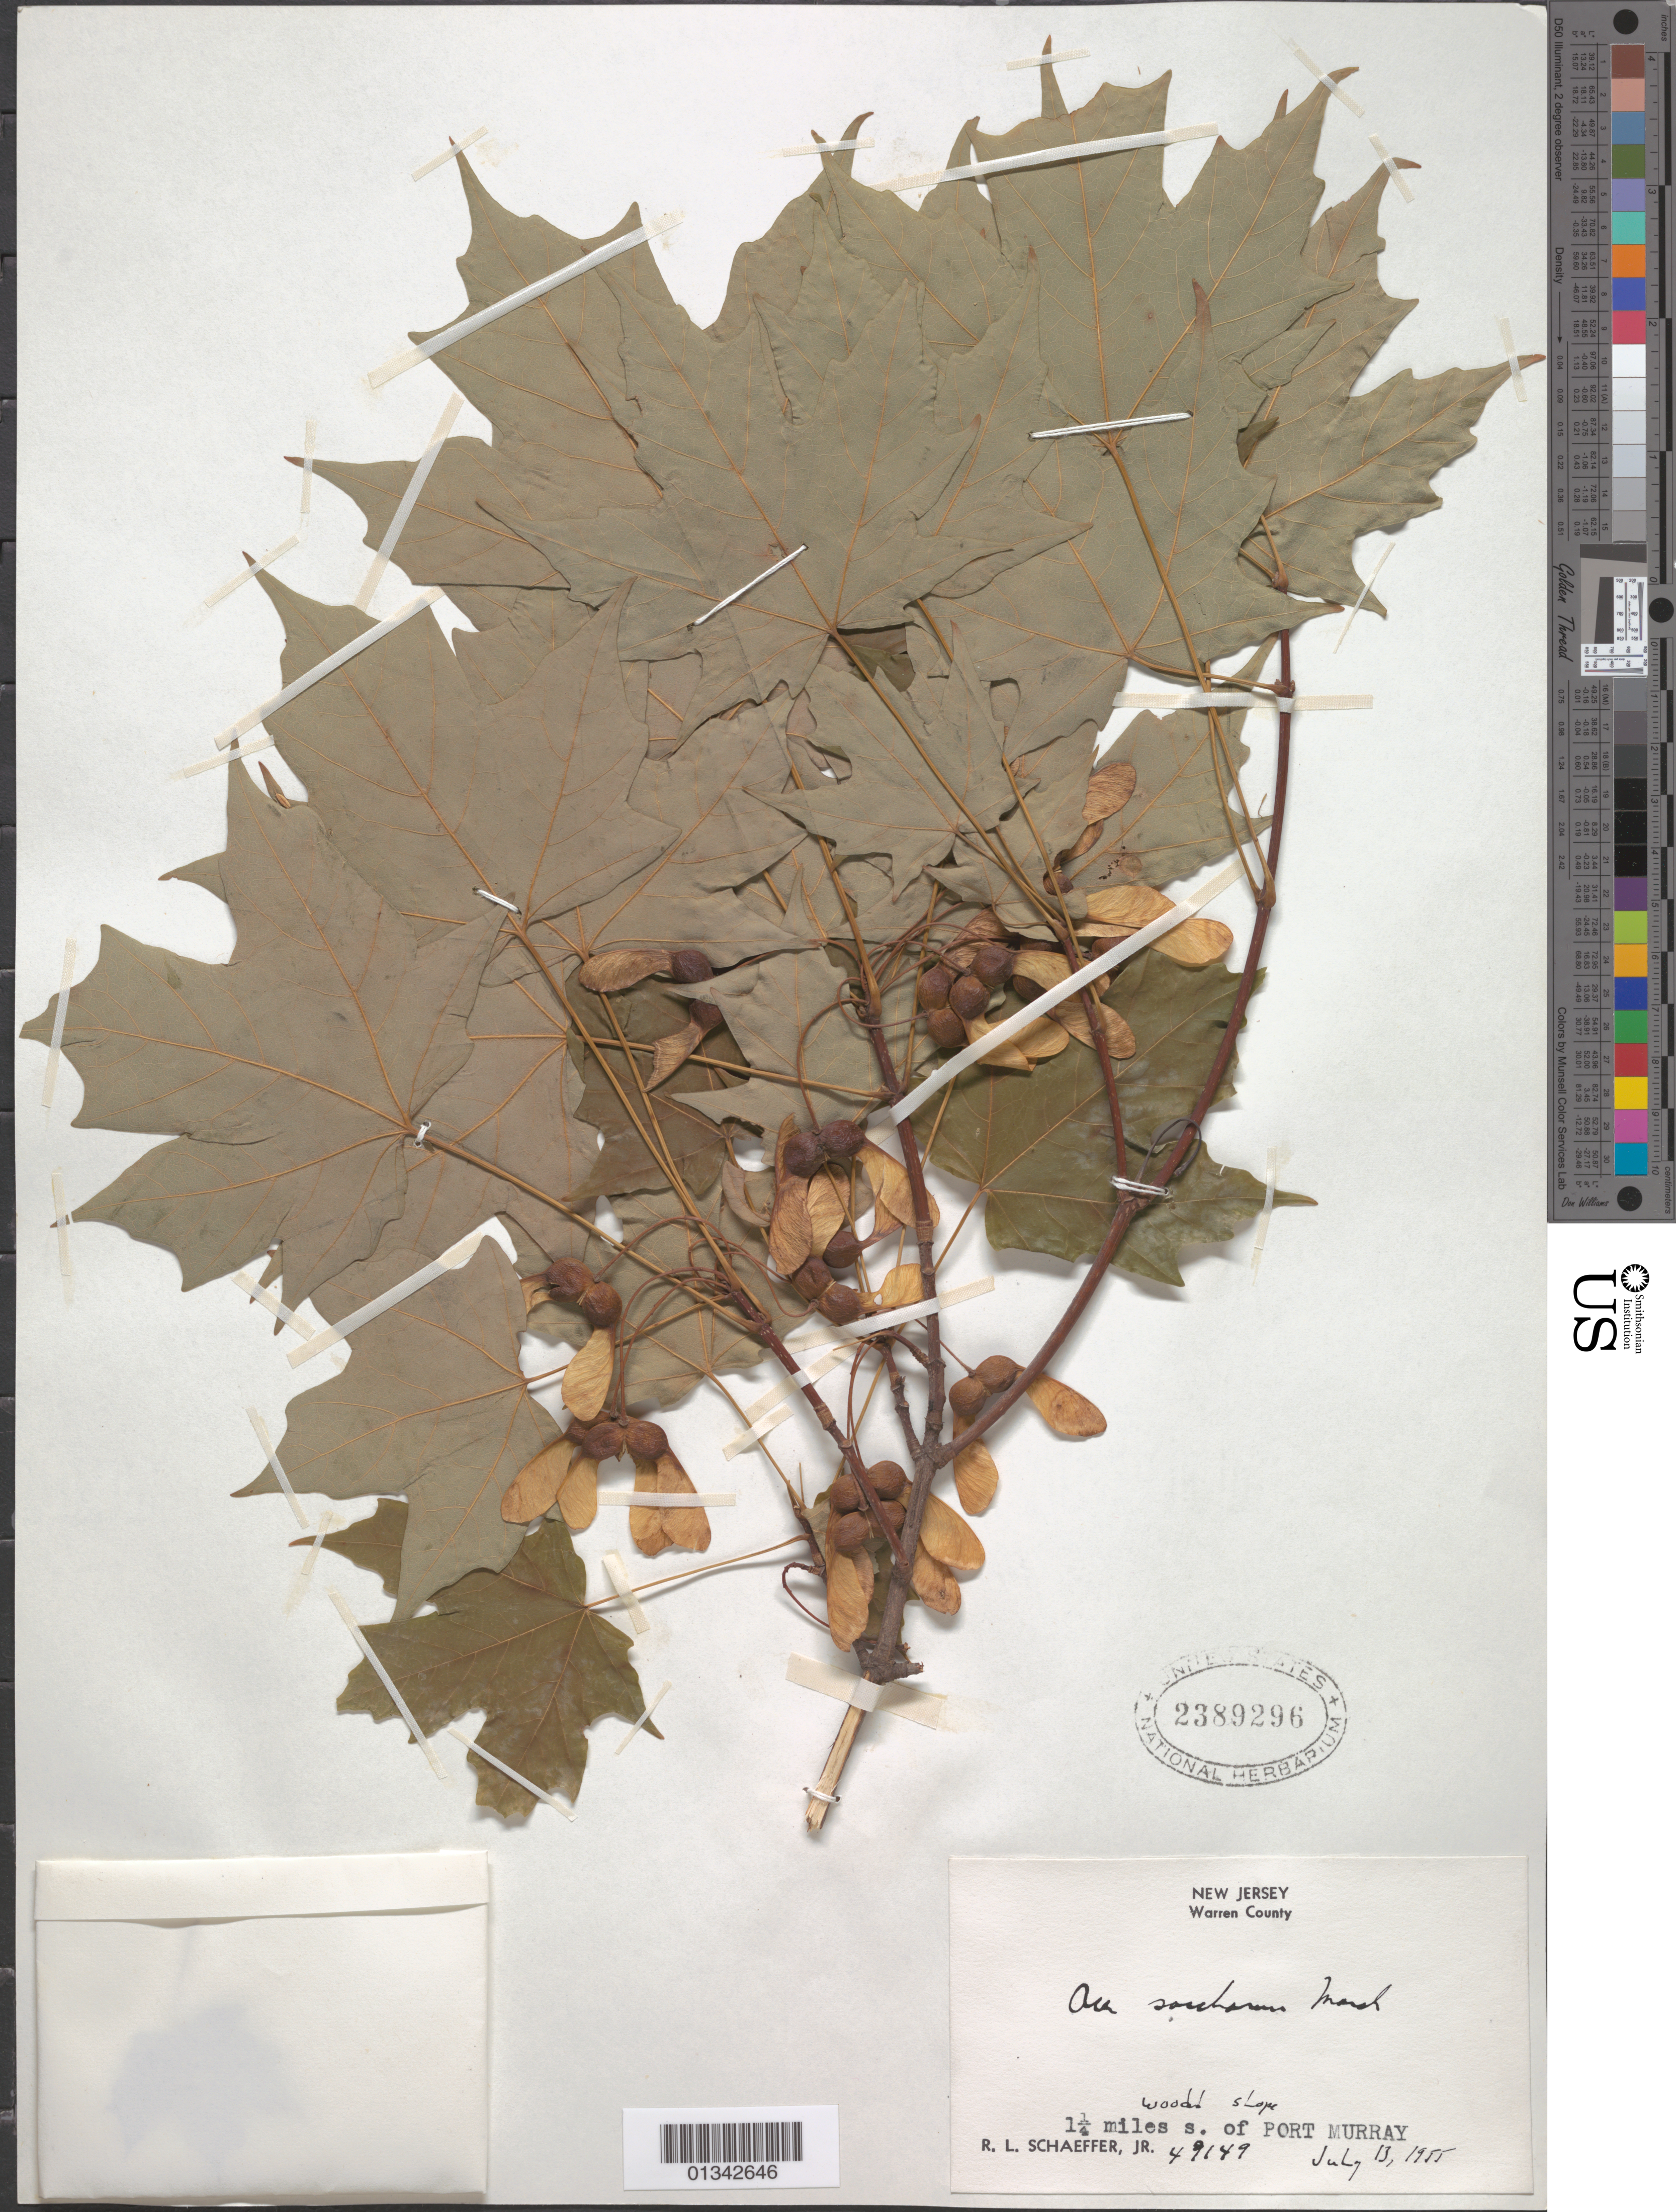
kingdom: Plantae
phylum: Tracheophyta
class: Magnoliopsida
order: Sapindales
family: Sapindaceae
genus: Acer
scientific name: Acer saccharum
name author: Marshall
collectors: R. L. Schaeffer Jr.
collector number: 49149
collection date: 1955-07-13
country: United States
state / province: New Jersey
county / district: Warren County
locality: Warren County, 1.25 miles S of Port Murray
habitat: Wooded slope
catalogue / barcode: US 2389296